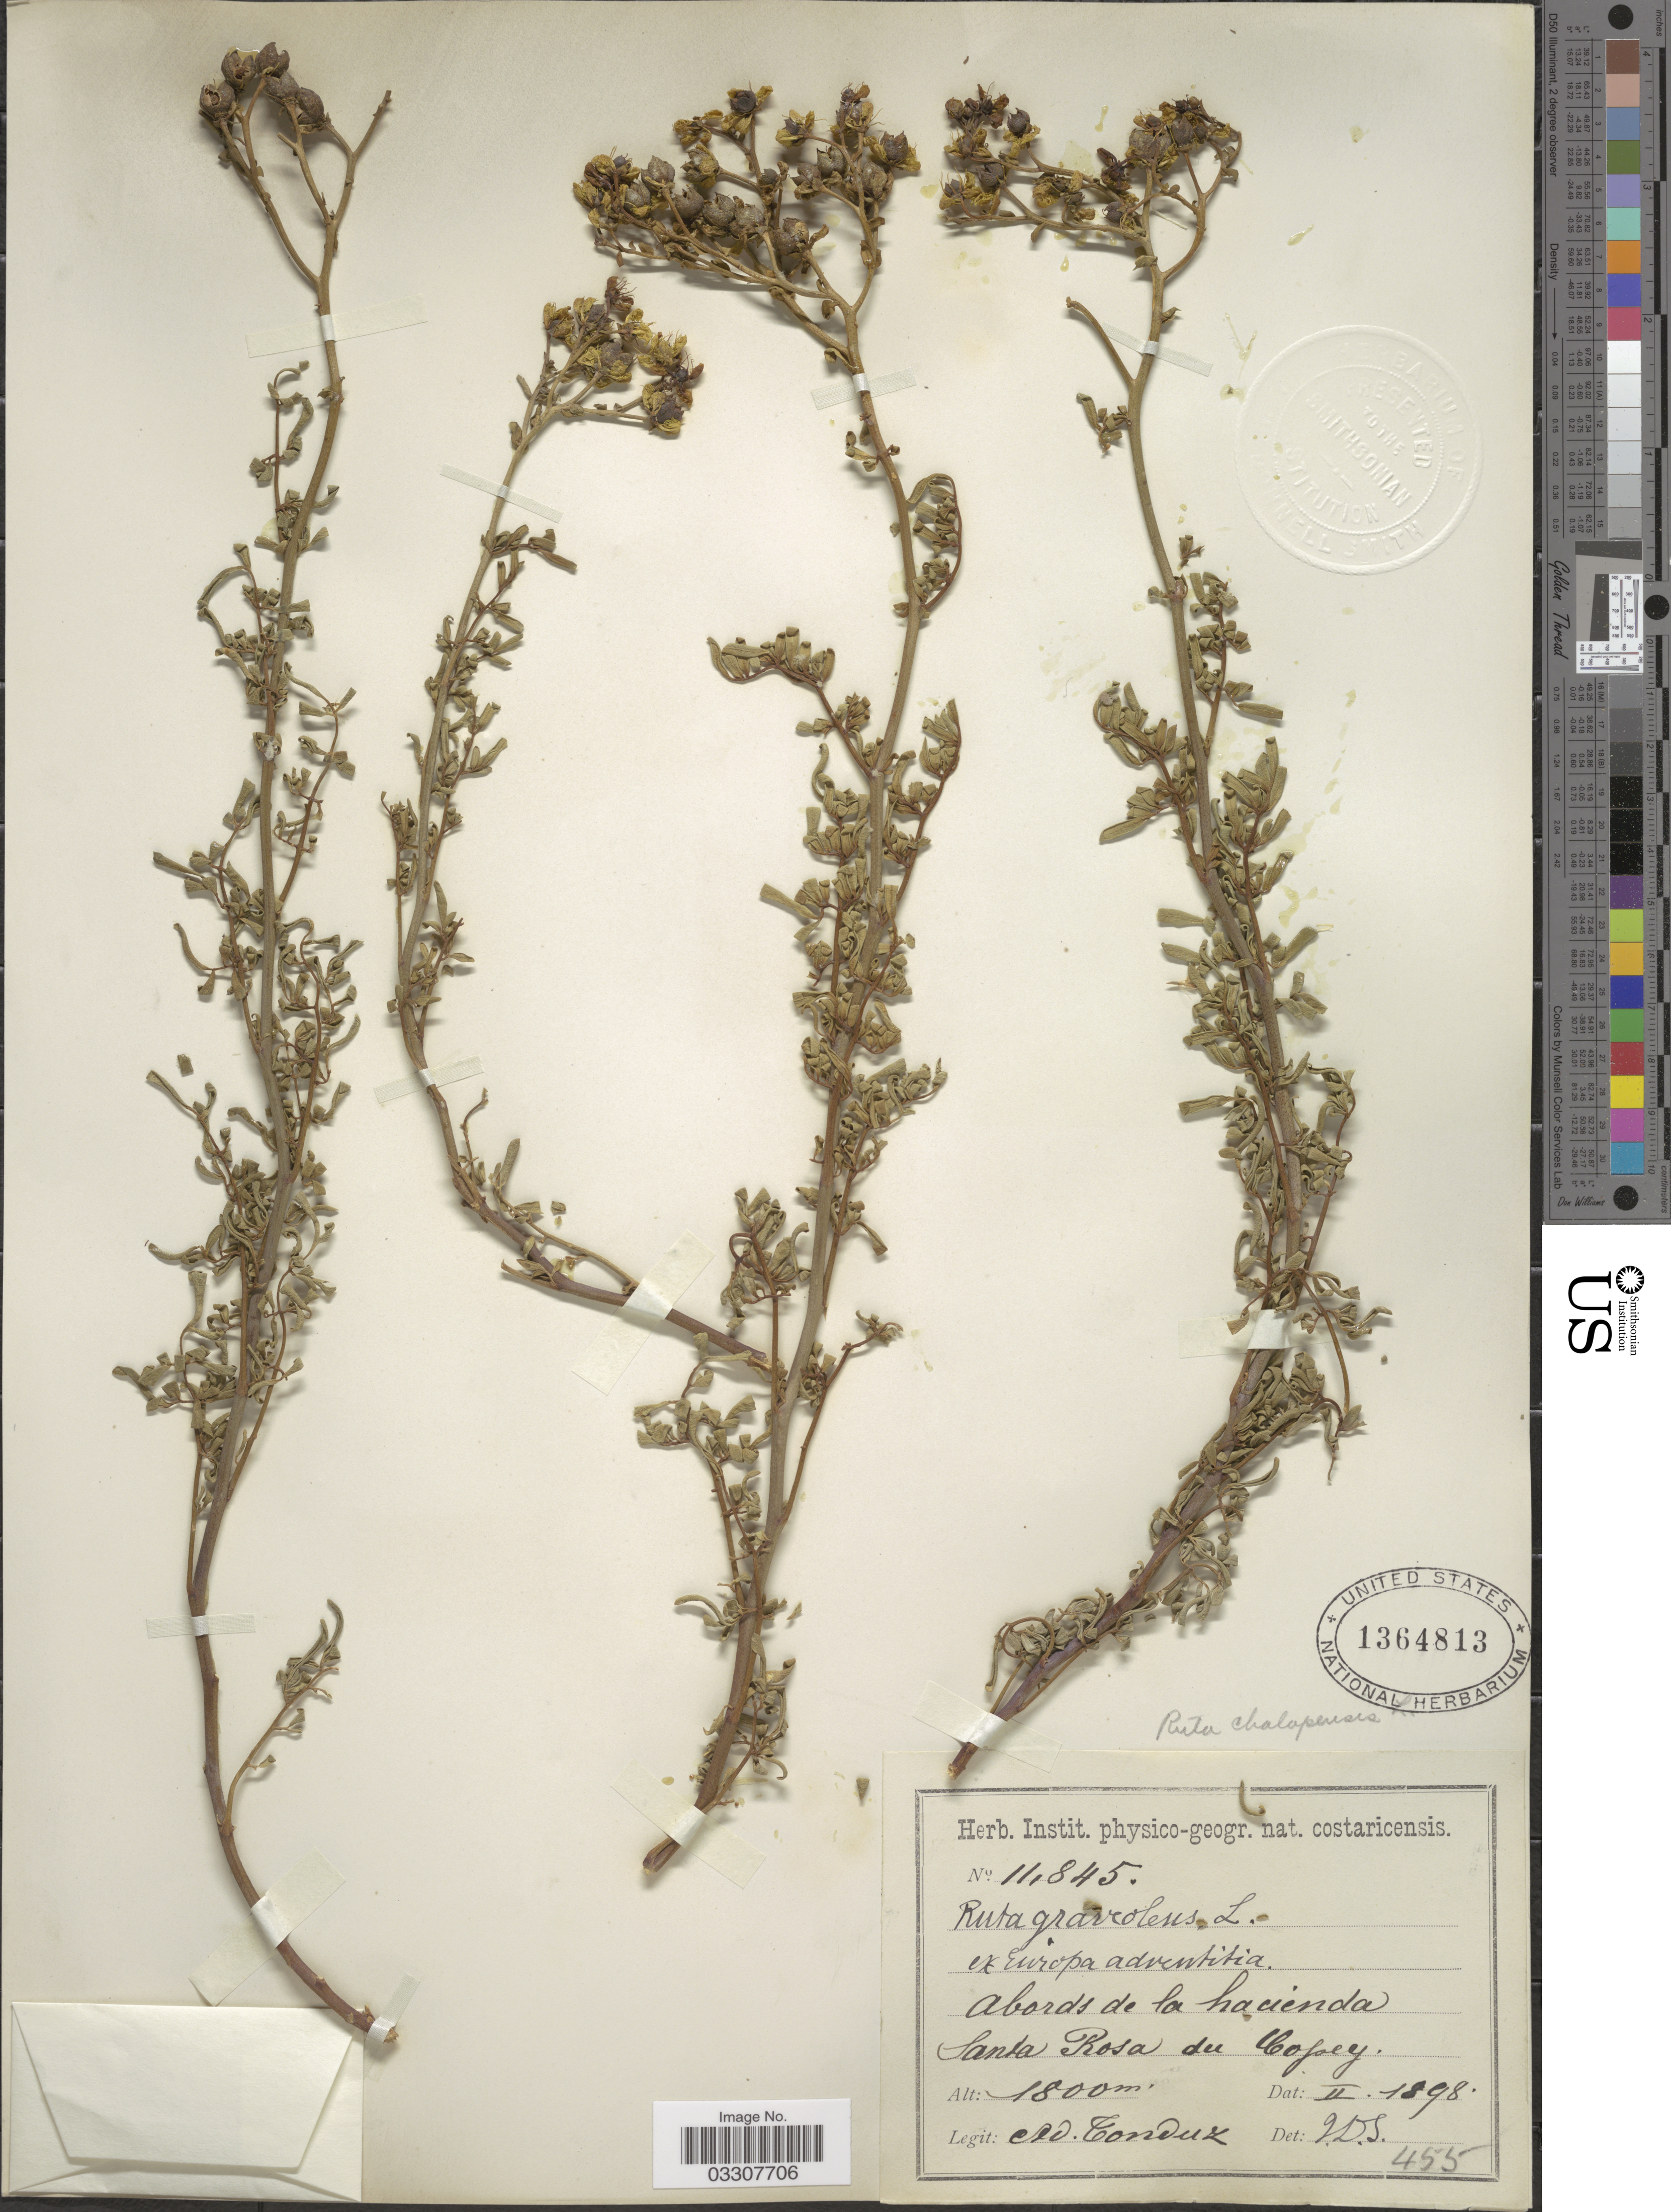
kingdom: Plantae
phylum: Tracheophyta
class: Magnoliopsida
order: Sapindales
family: Rutaceae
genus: Ruta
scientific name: Ruta chalepensis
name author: L.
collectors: A. Tonduz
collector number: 11845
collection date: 1898-02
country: Costa Rica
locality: Abords de la hacienda Santa Rosa du Copey.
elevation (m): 1800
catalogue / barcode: US 1364813